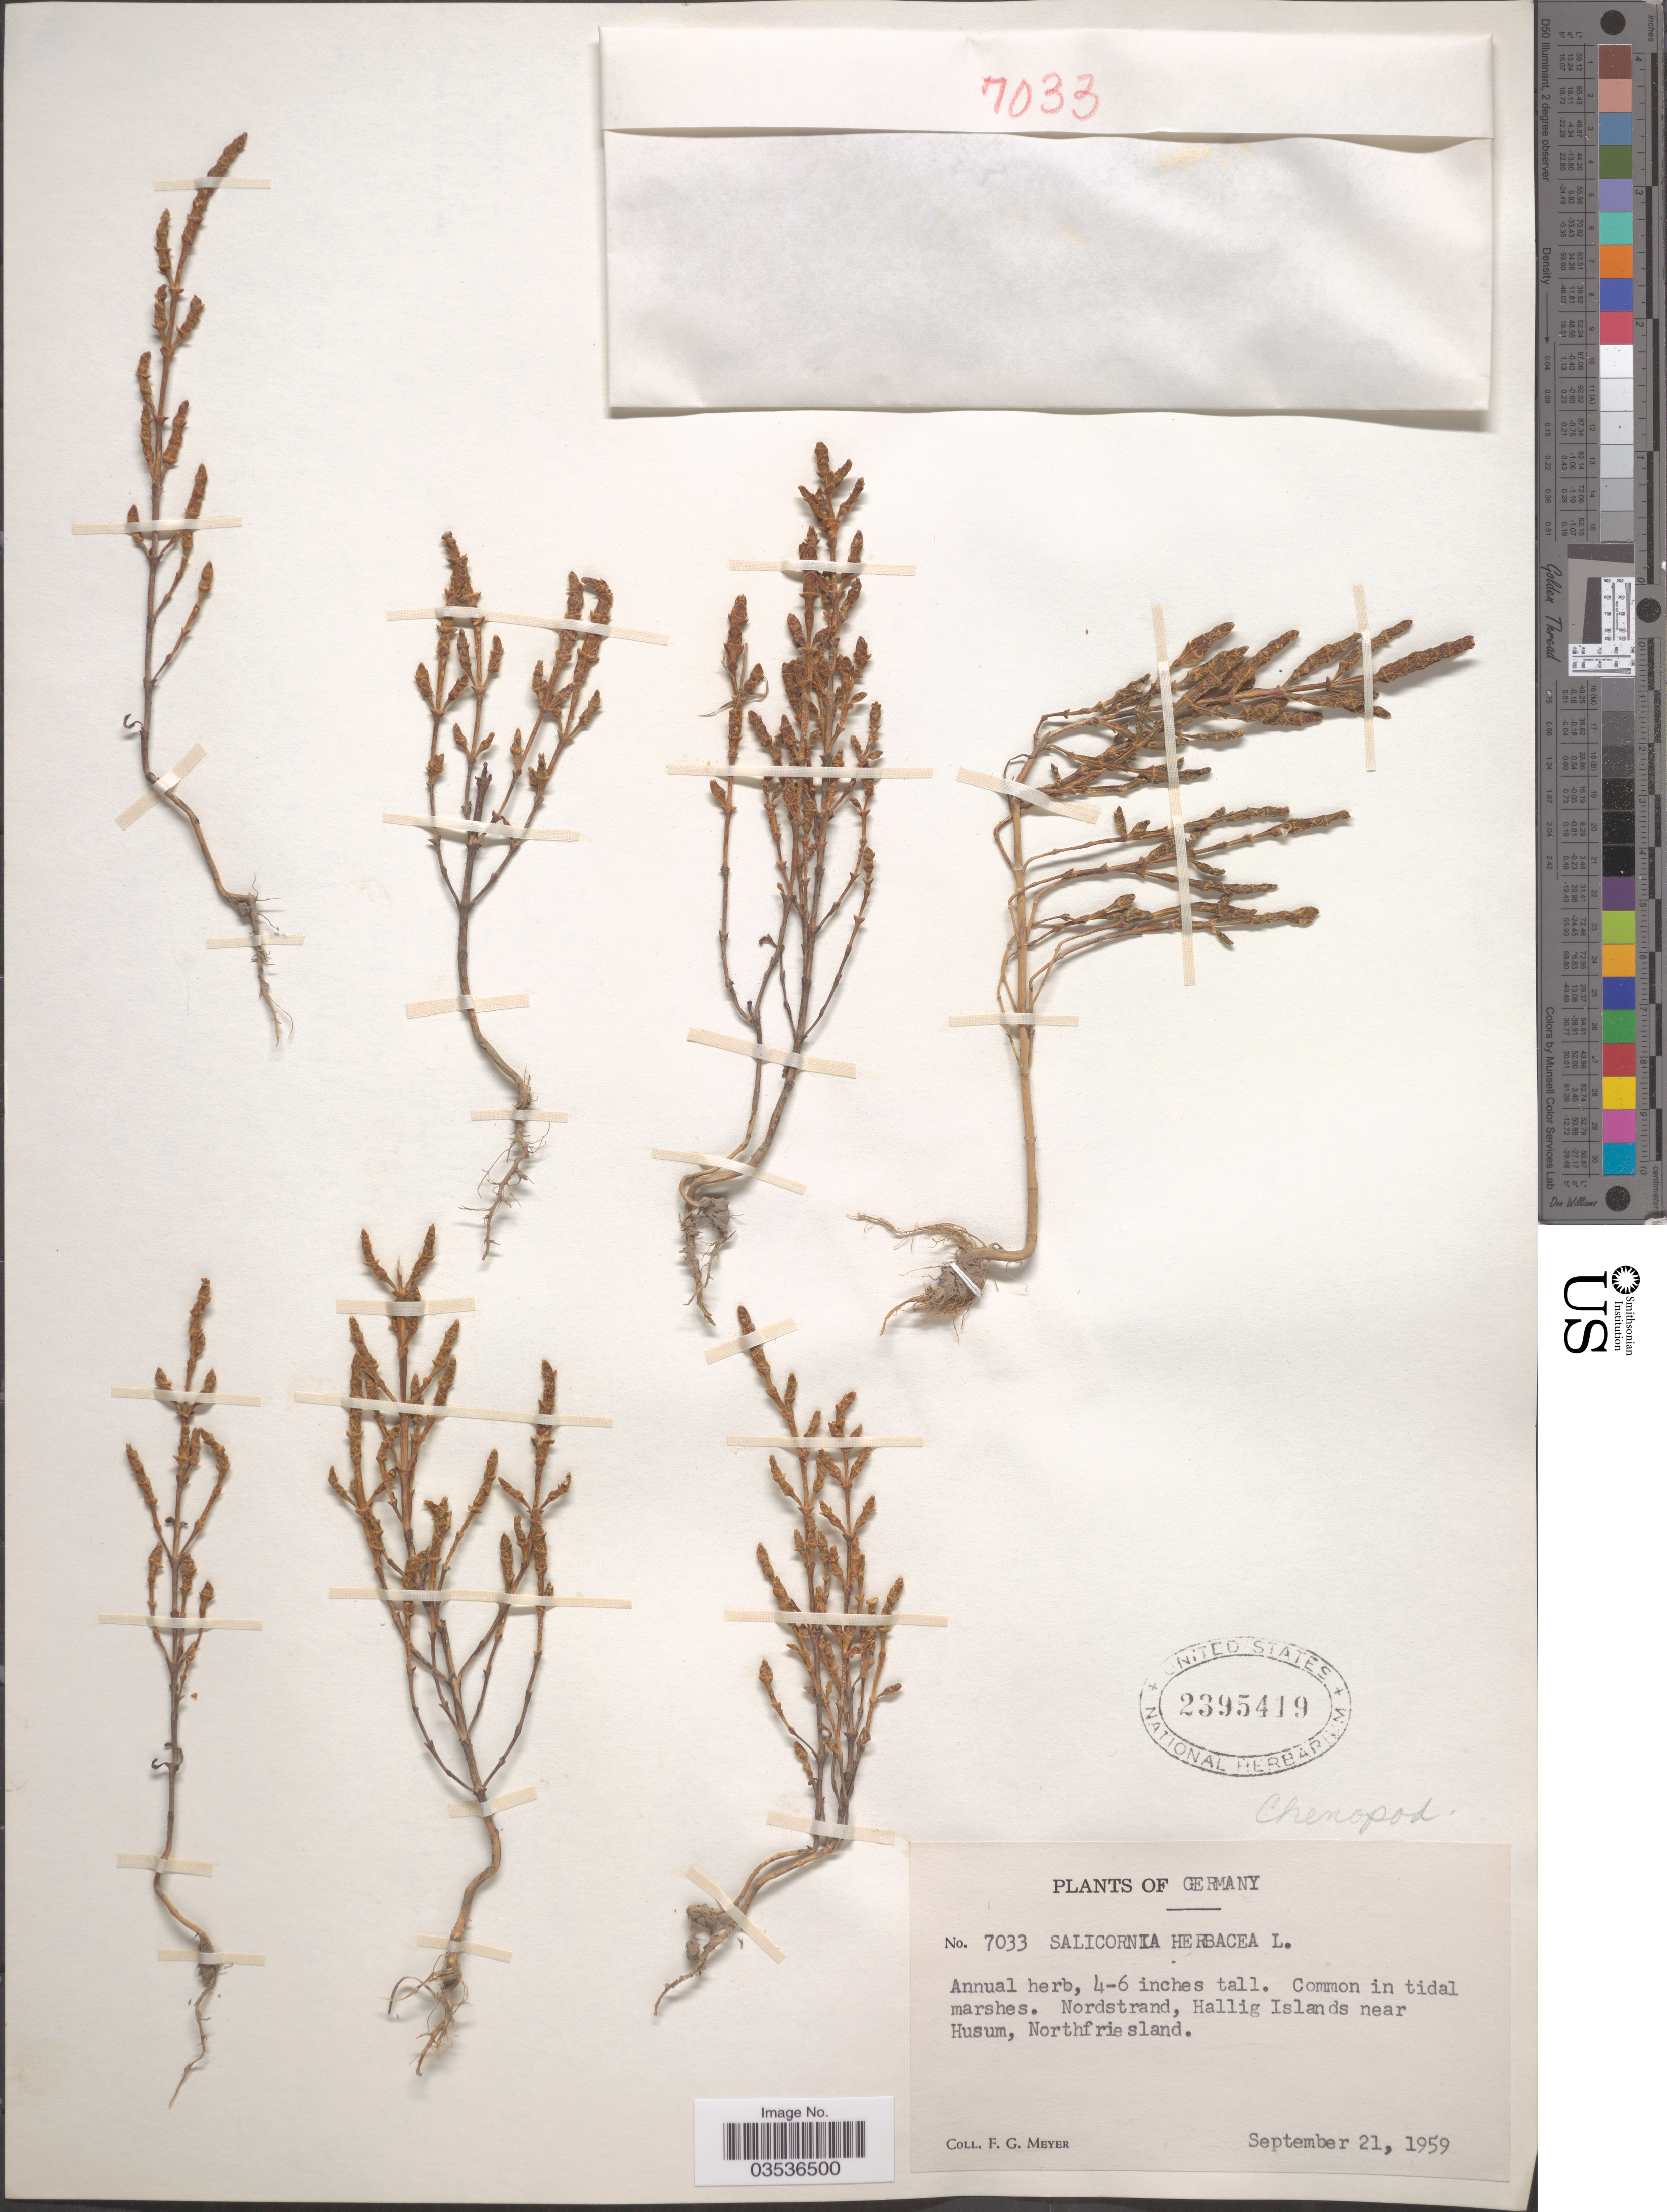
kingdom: Plantae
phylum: Tracheophyta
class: Magnoliopsida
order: Caryophyllales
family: Amaranthaceae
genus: Salicornia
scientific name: Salicornia herbacea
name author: L.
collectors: F. G. Meyer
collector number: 7033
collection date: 1959-09-21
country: Germany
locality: Nordstrand, Hallig Islands near Husum, Northfriesland.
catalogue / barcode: US 2395419